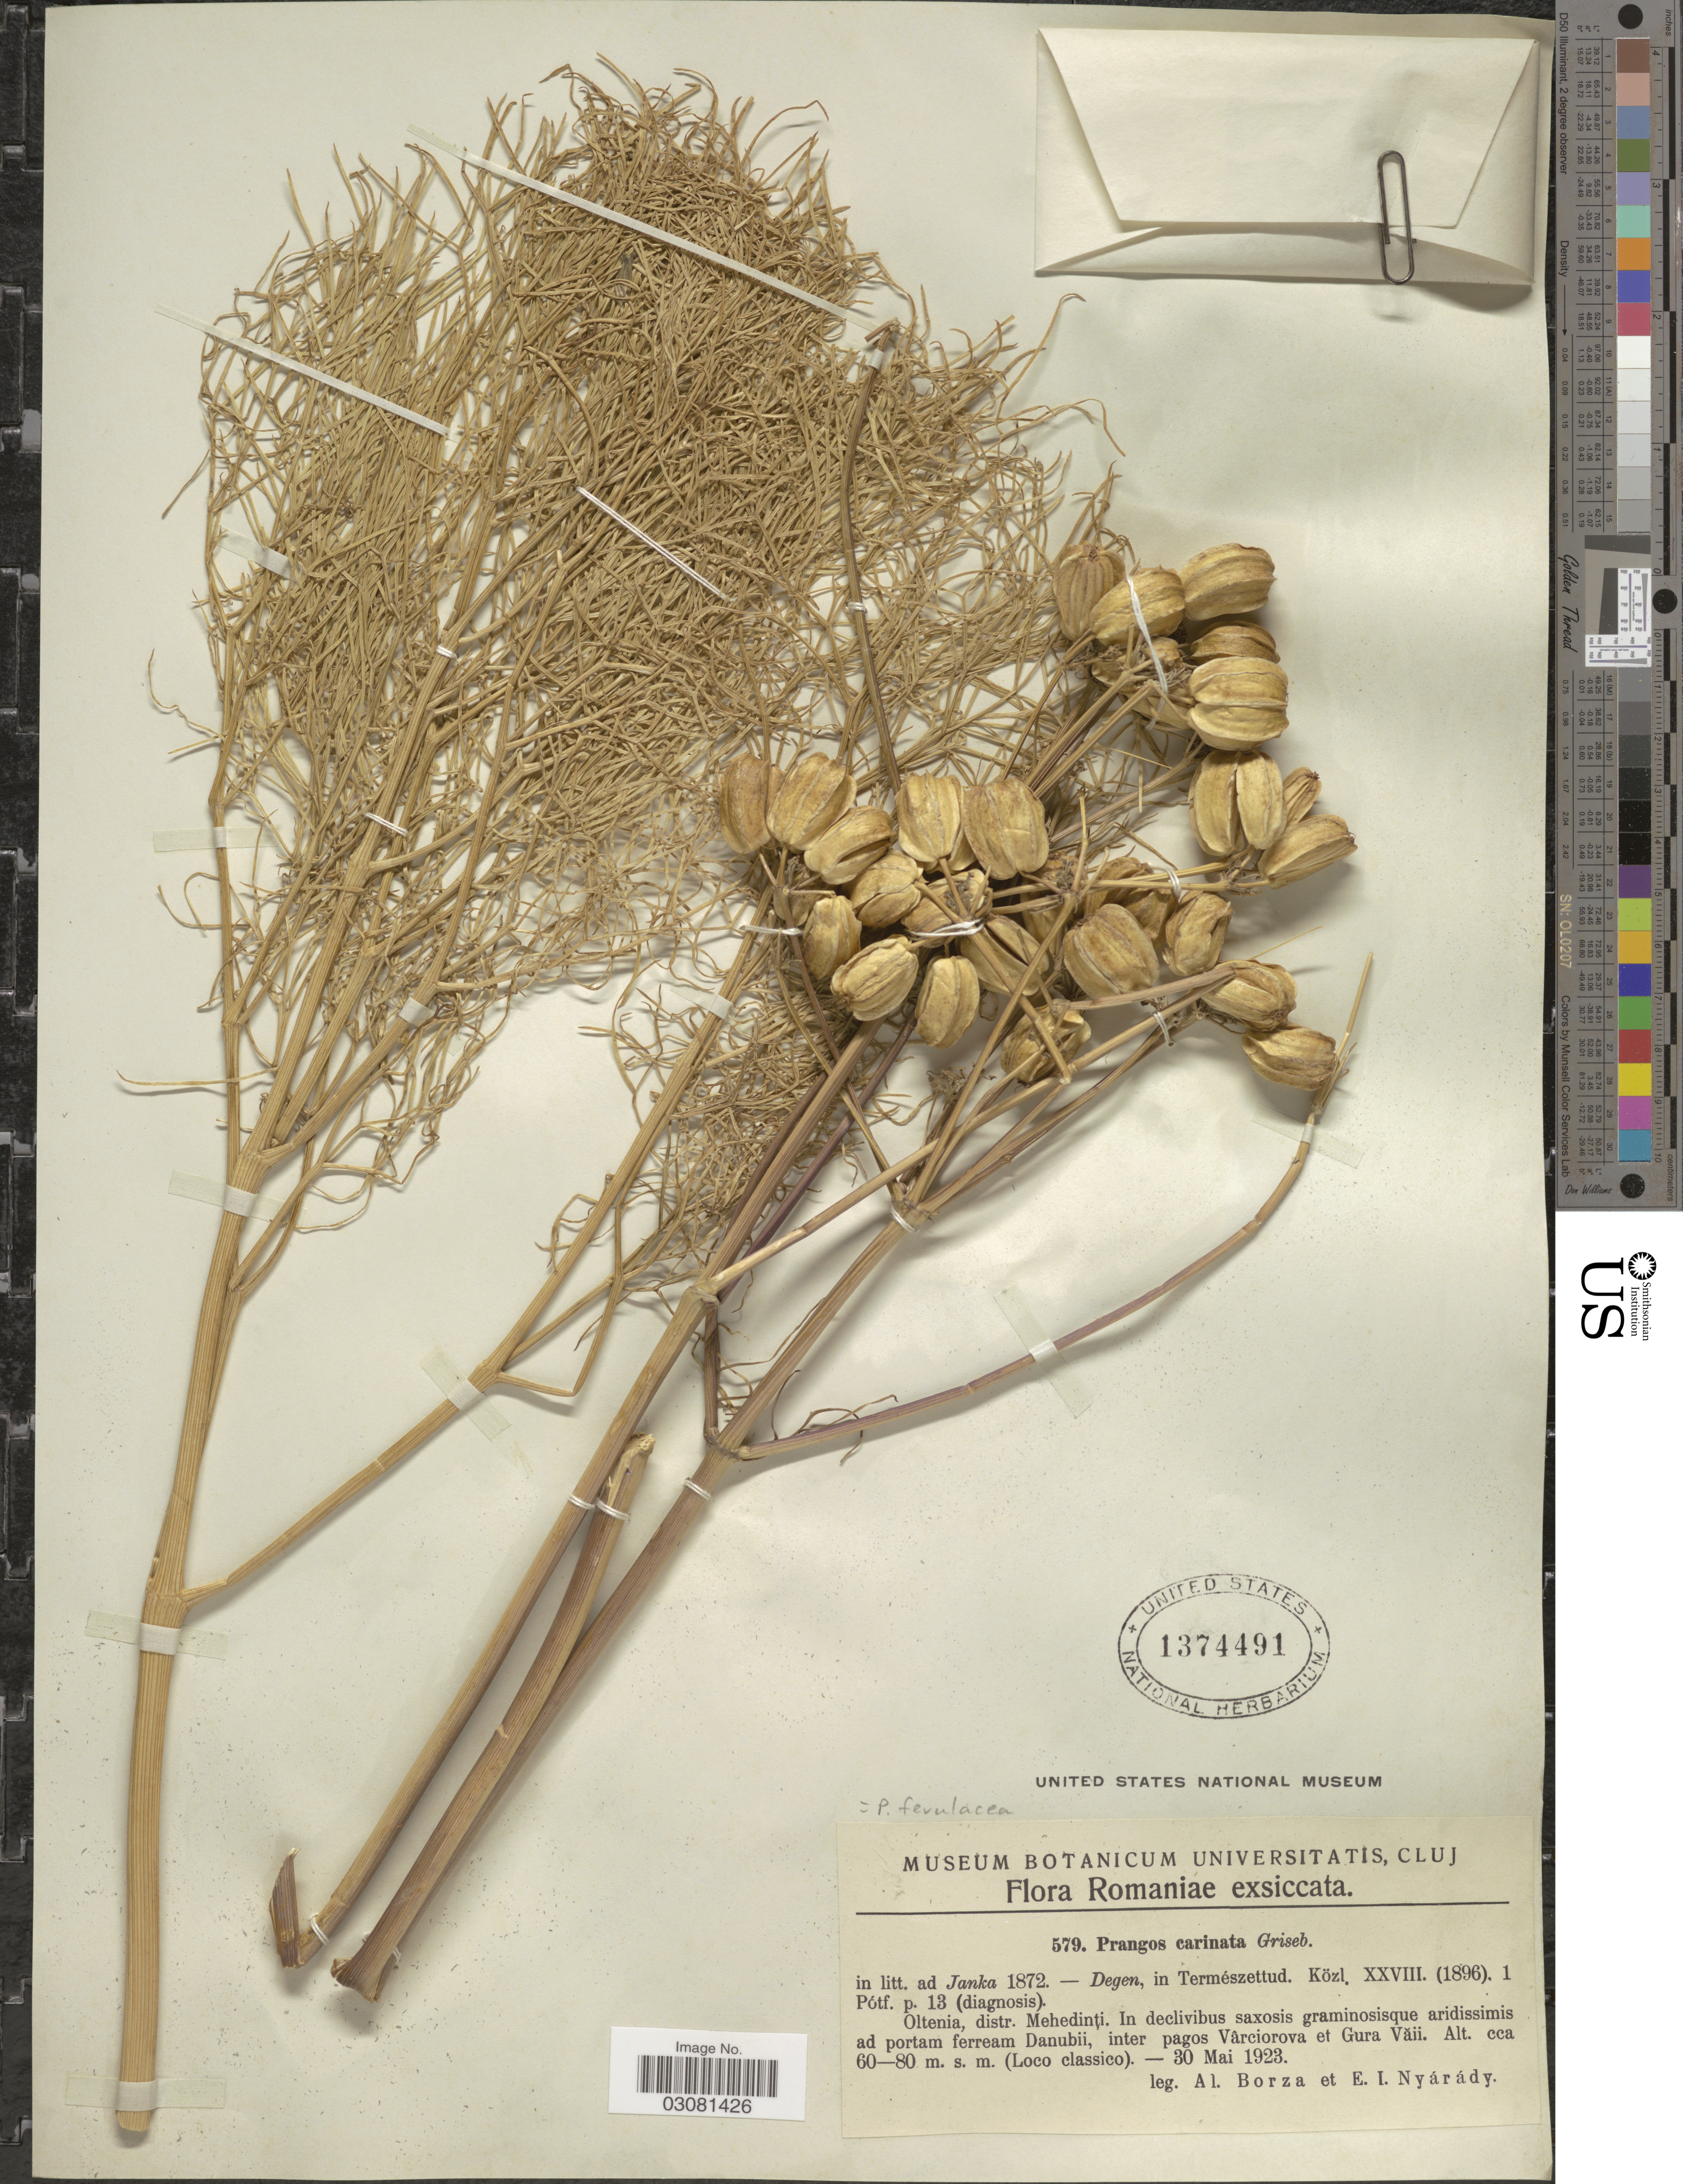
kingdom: Plantae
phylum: Tracheophyta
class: Magnoliopsida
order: Apiales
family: Apiaceae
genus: Prangos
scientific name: Prangos ferulacea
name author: (L.) Lindl.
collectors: A. Borza & E. Nyárády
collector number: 579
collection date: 1923-05-30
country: Romania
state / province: Mehedinti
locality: Oltenia, distr. Mehedinti. In declivibus saxosis graminosisque aridissimis ad portam ferream Danubii, inter pagos Vârciorova et Gura Vaii.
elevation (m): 60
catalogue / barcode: US 1374491